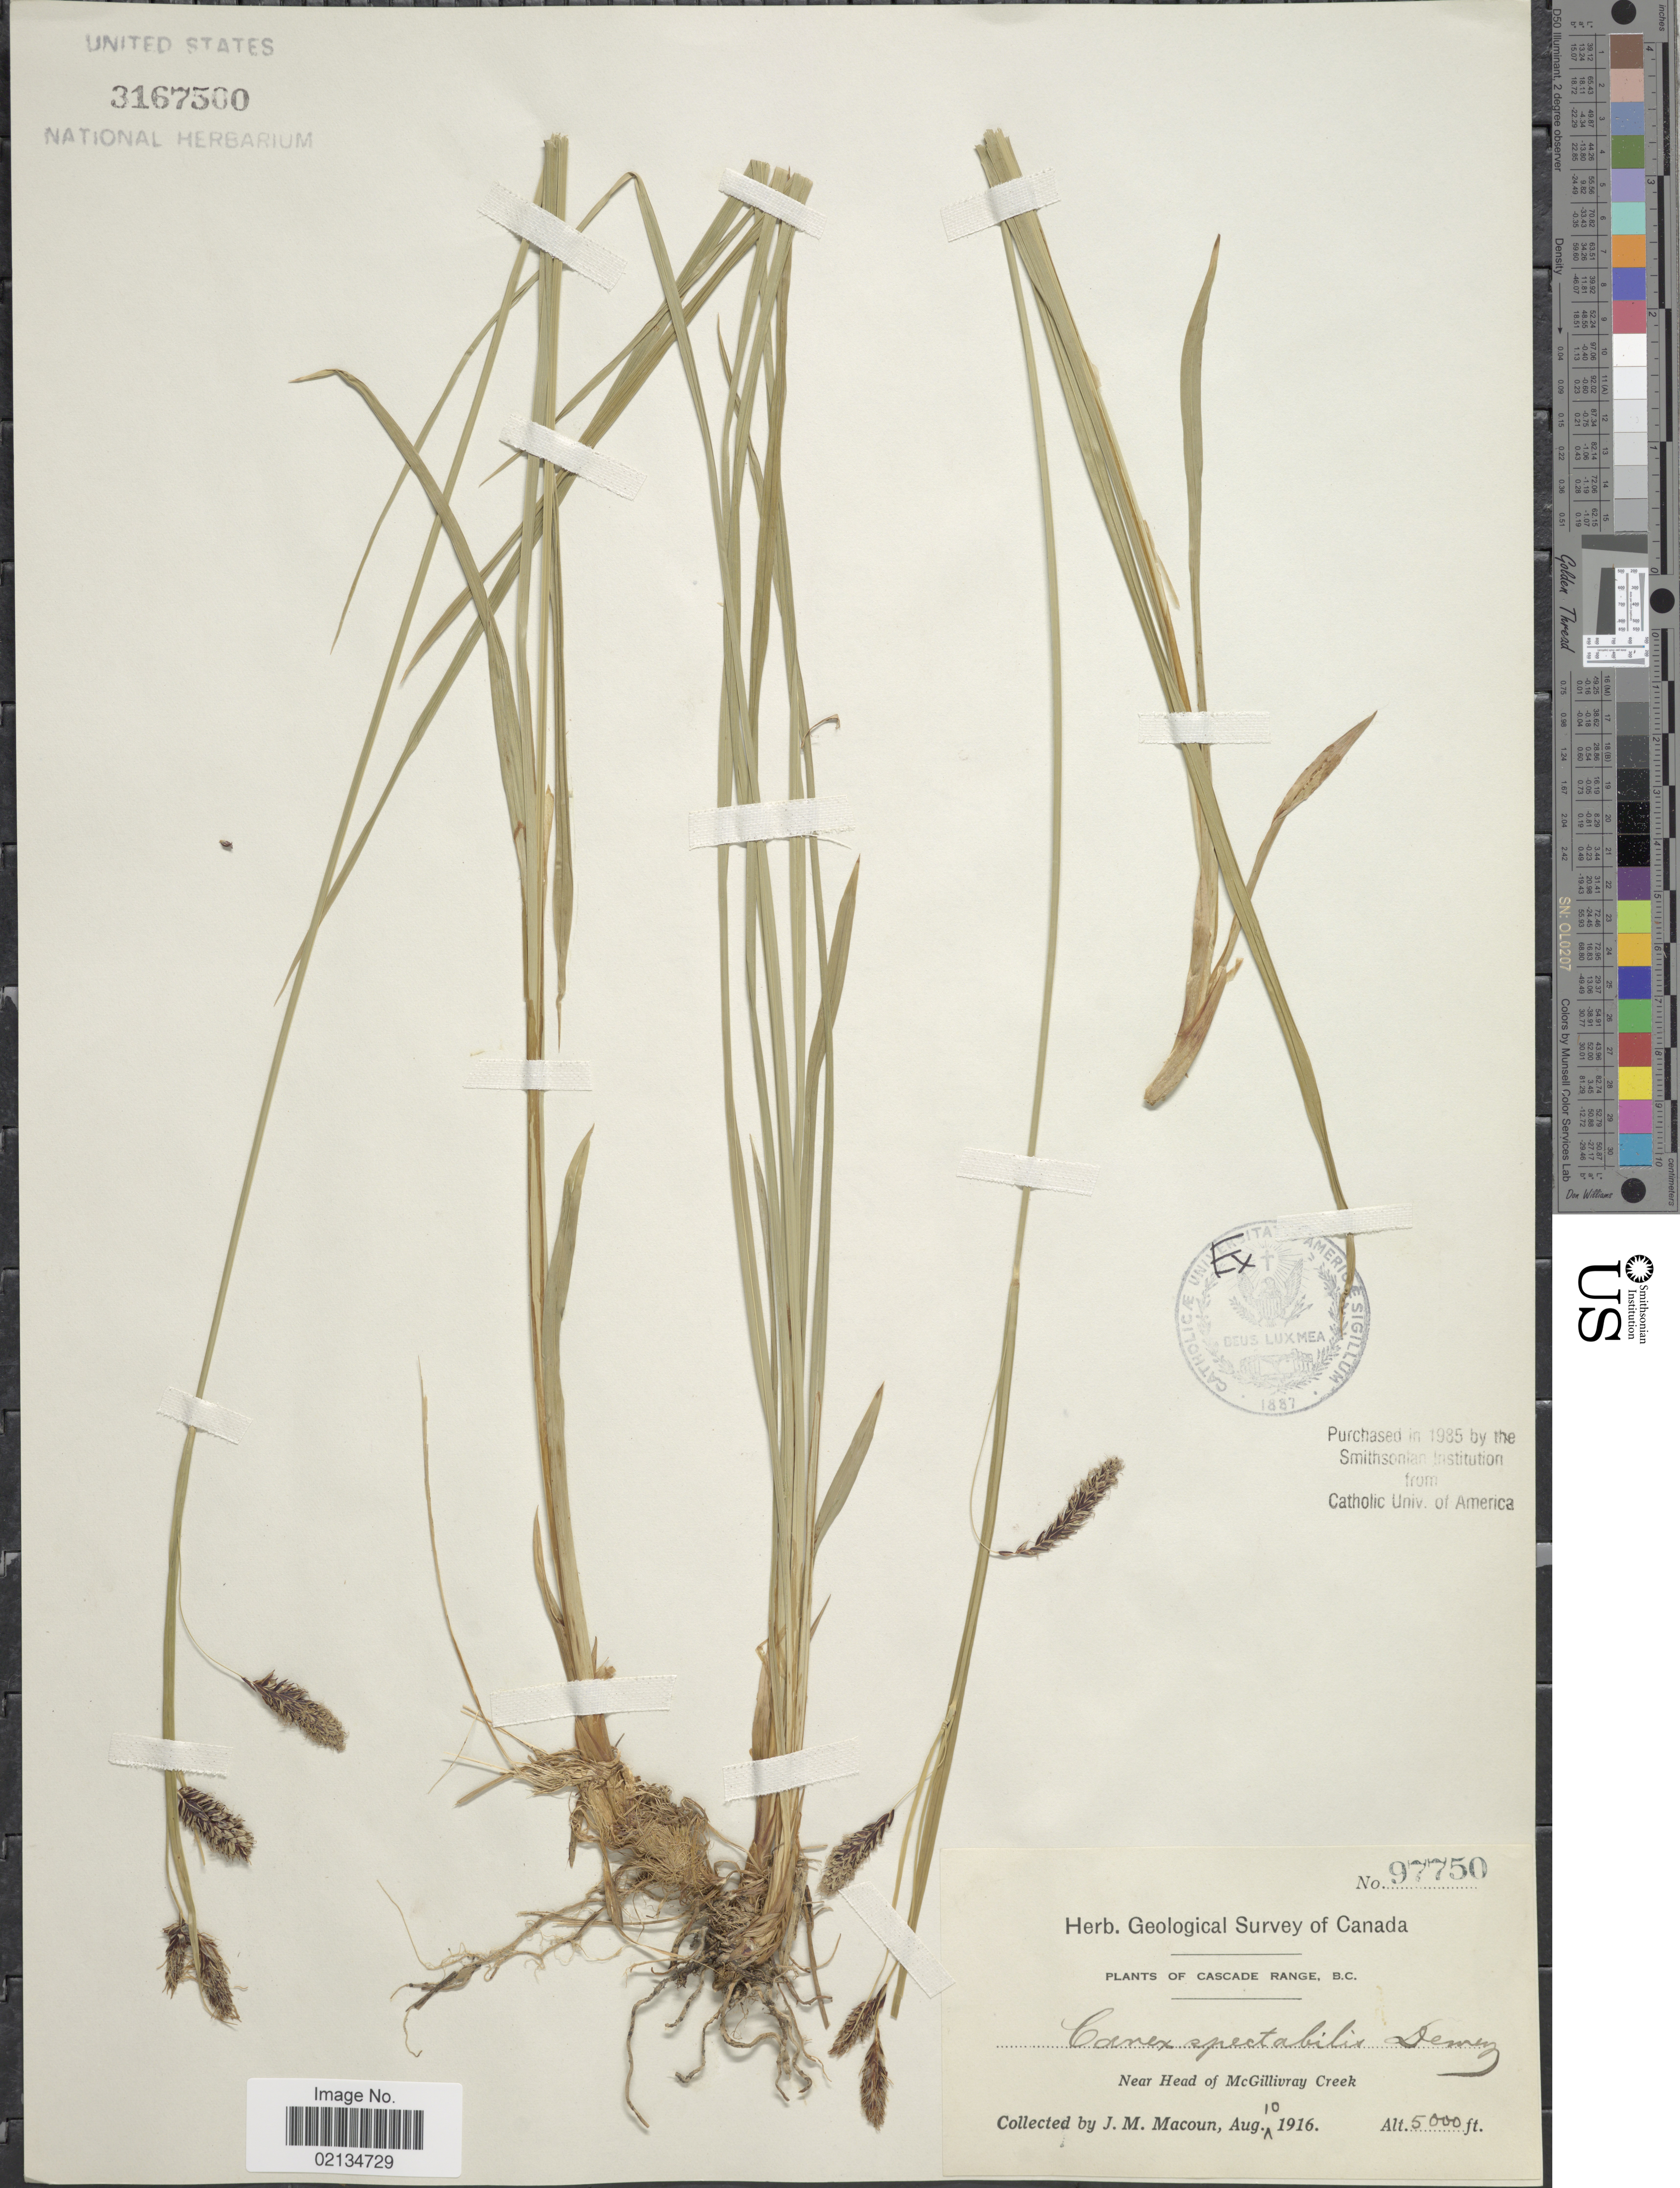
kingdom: Plantae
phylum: Tracheophyta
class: Liliopsida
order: Poales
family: Cyperaceae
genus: Carex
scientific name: Carex spectabilis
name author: Dewey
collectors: J. M. Macoun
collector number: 97750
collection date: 1916-08-10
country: Canada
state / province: British Columbia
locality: Cascade Range, Near Head of McGillivray Creek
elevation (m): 1524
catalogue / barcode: US 3167500